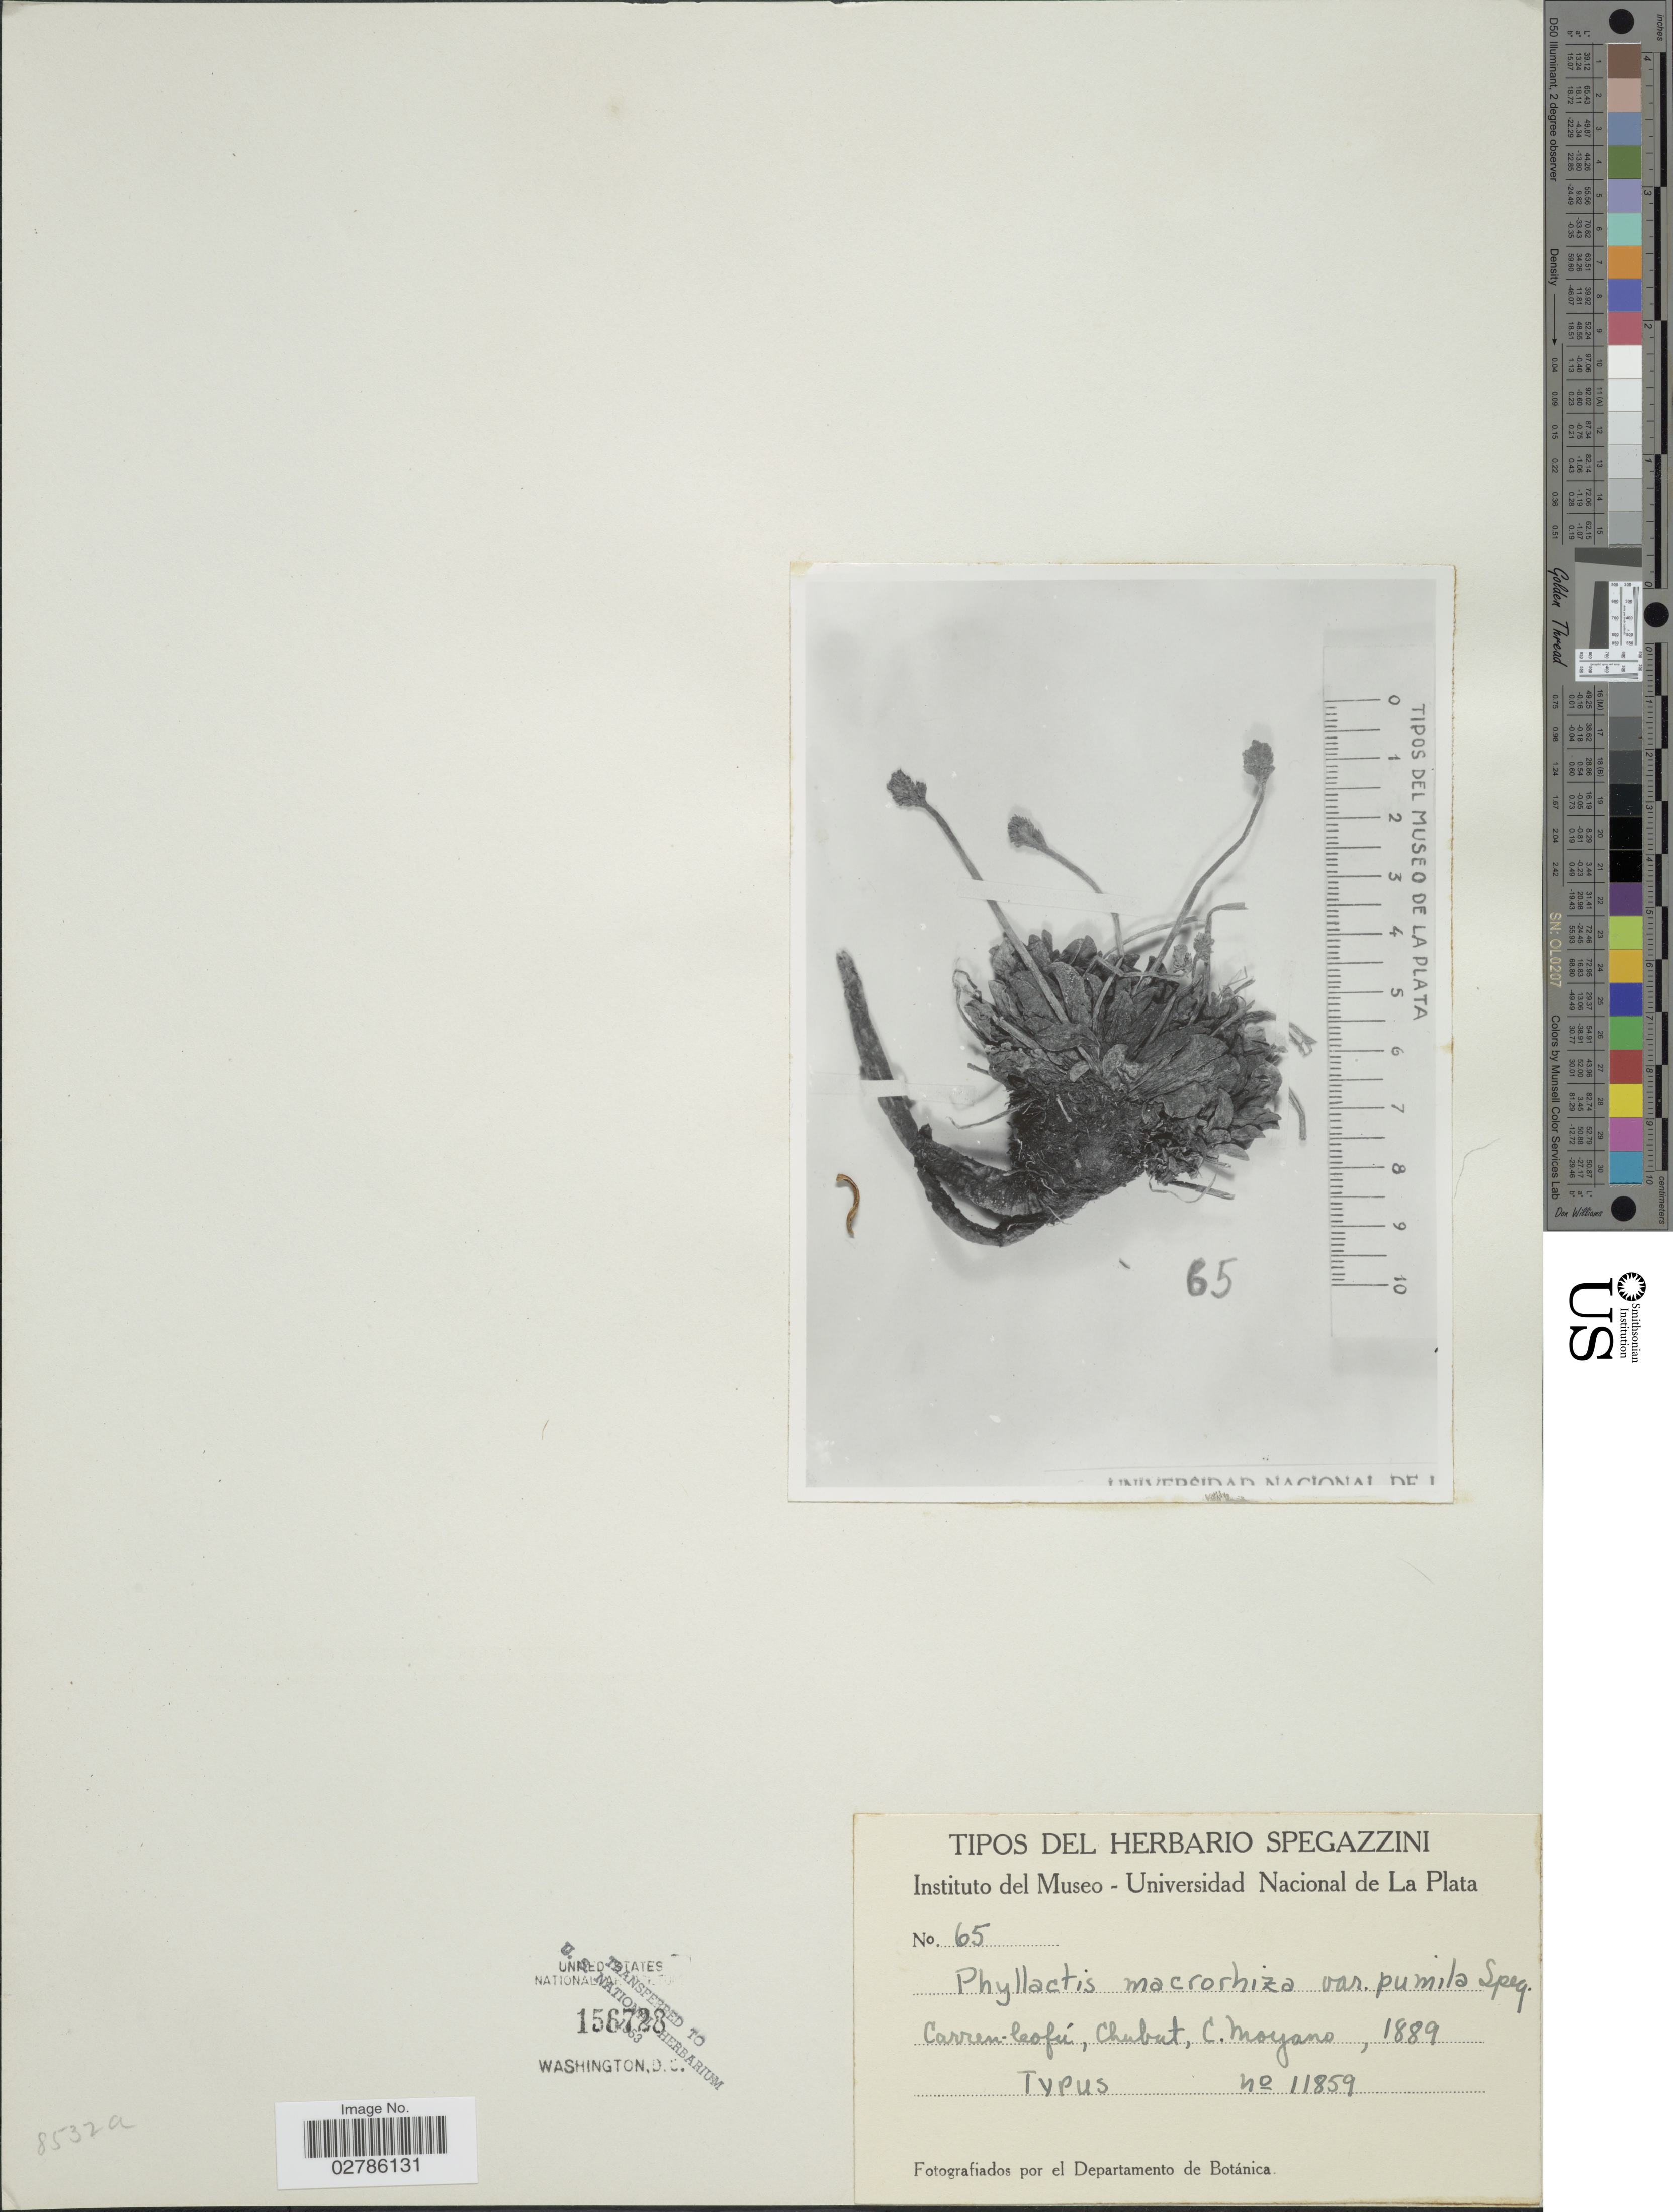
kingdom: Plantae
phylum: Tracheophyta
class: Magnoliopsida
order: Dipsacales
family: Caprifoliaceae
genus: Phyllactis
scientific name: Phyllactis macrorhiza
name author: (Poepp. ex DC.) Wedd.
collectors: Ex herb. Spegazzini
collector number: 65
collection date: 1889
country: Argentina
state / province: Chubut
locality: Carren-leofú, Chubut, C. Moyano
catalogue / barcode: US 156728